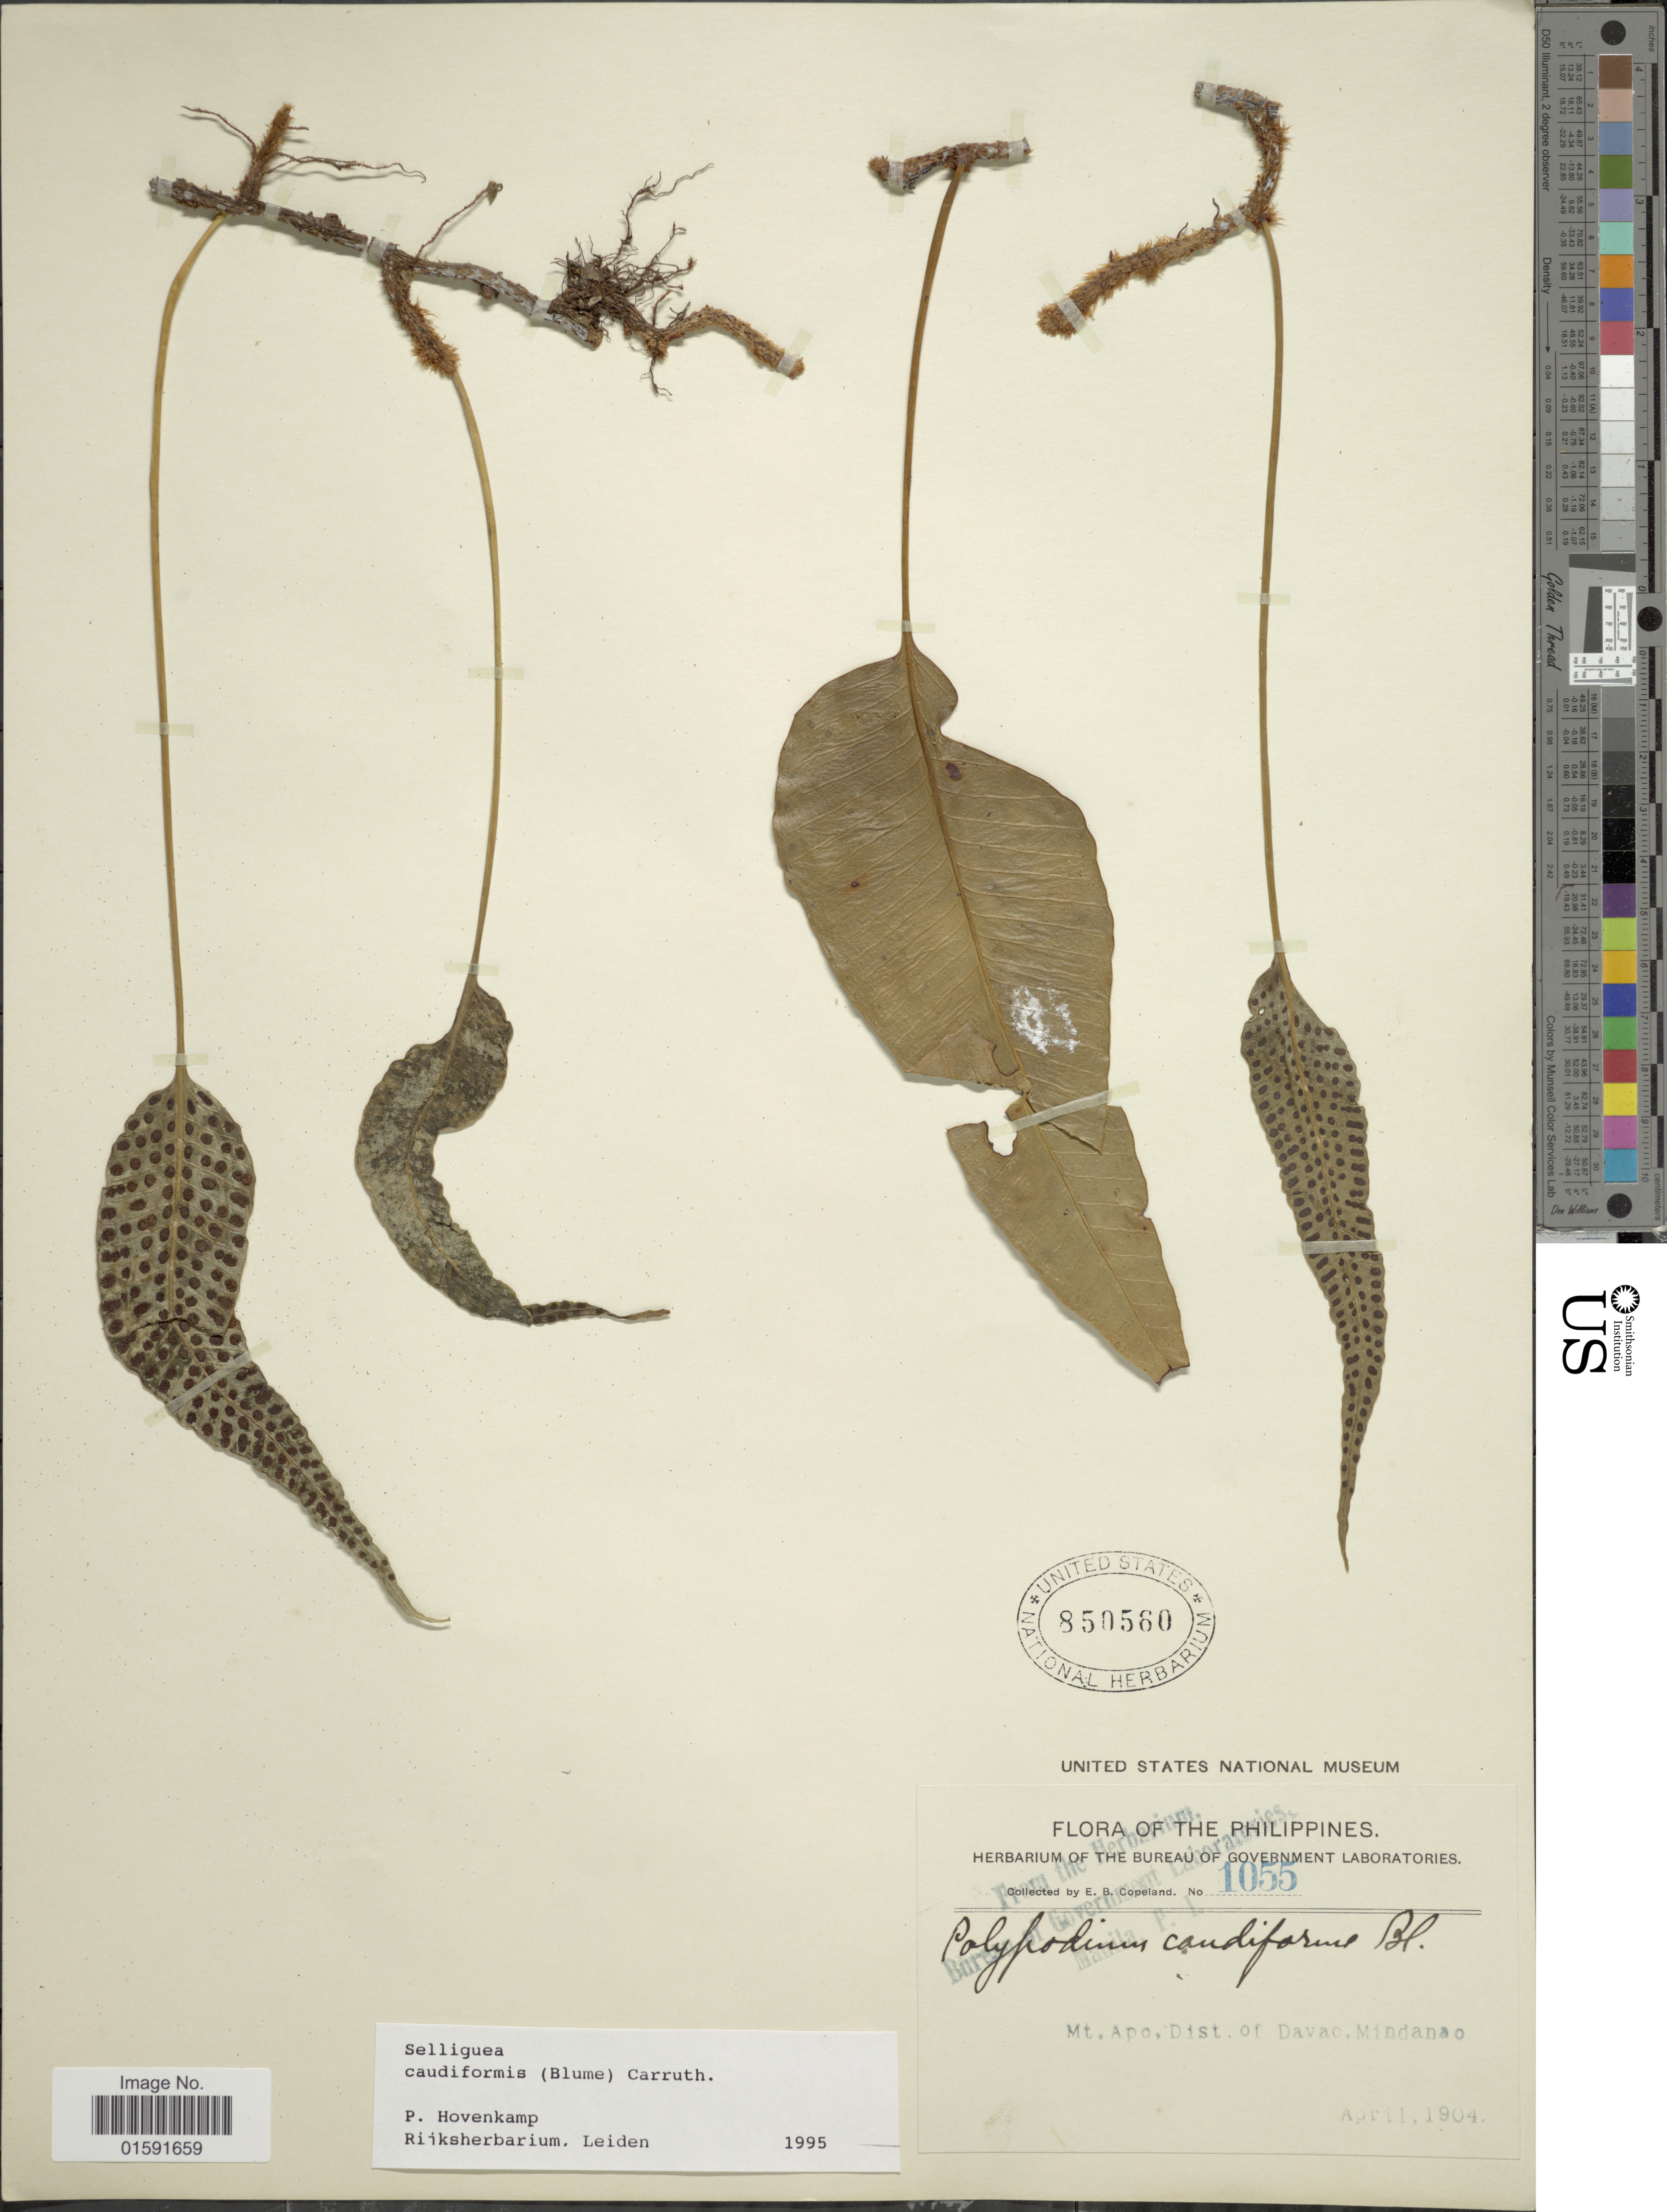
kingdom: Plantae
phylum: Tracheophyta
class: Polypodiopsida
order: Polypodiales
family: Polypodiaceae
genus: Selliguea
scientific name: Selliguea caudiformis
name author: (Blume) J. Sm.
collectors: E. B. Copeland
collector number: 1055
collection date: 1904-04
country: Philippines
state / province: Davao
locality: Mt. Apo, Mindanap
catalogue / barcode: US 850560